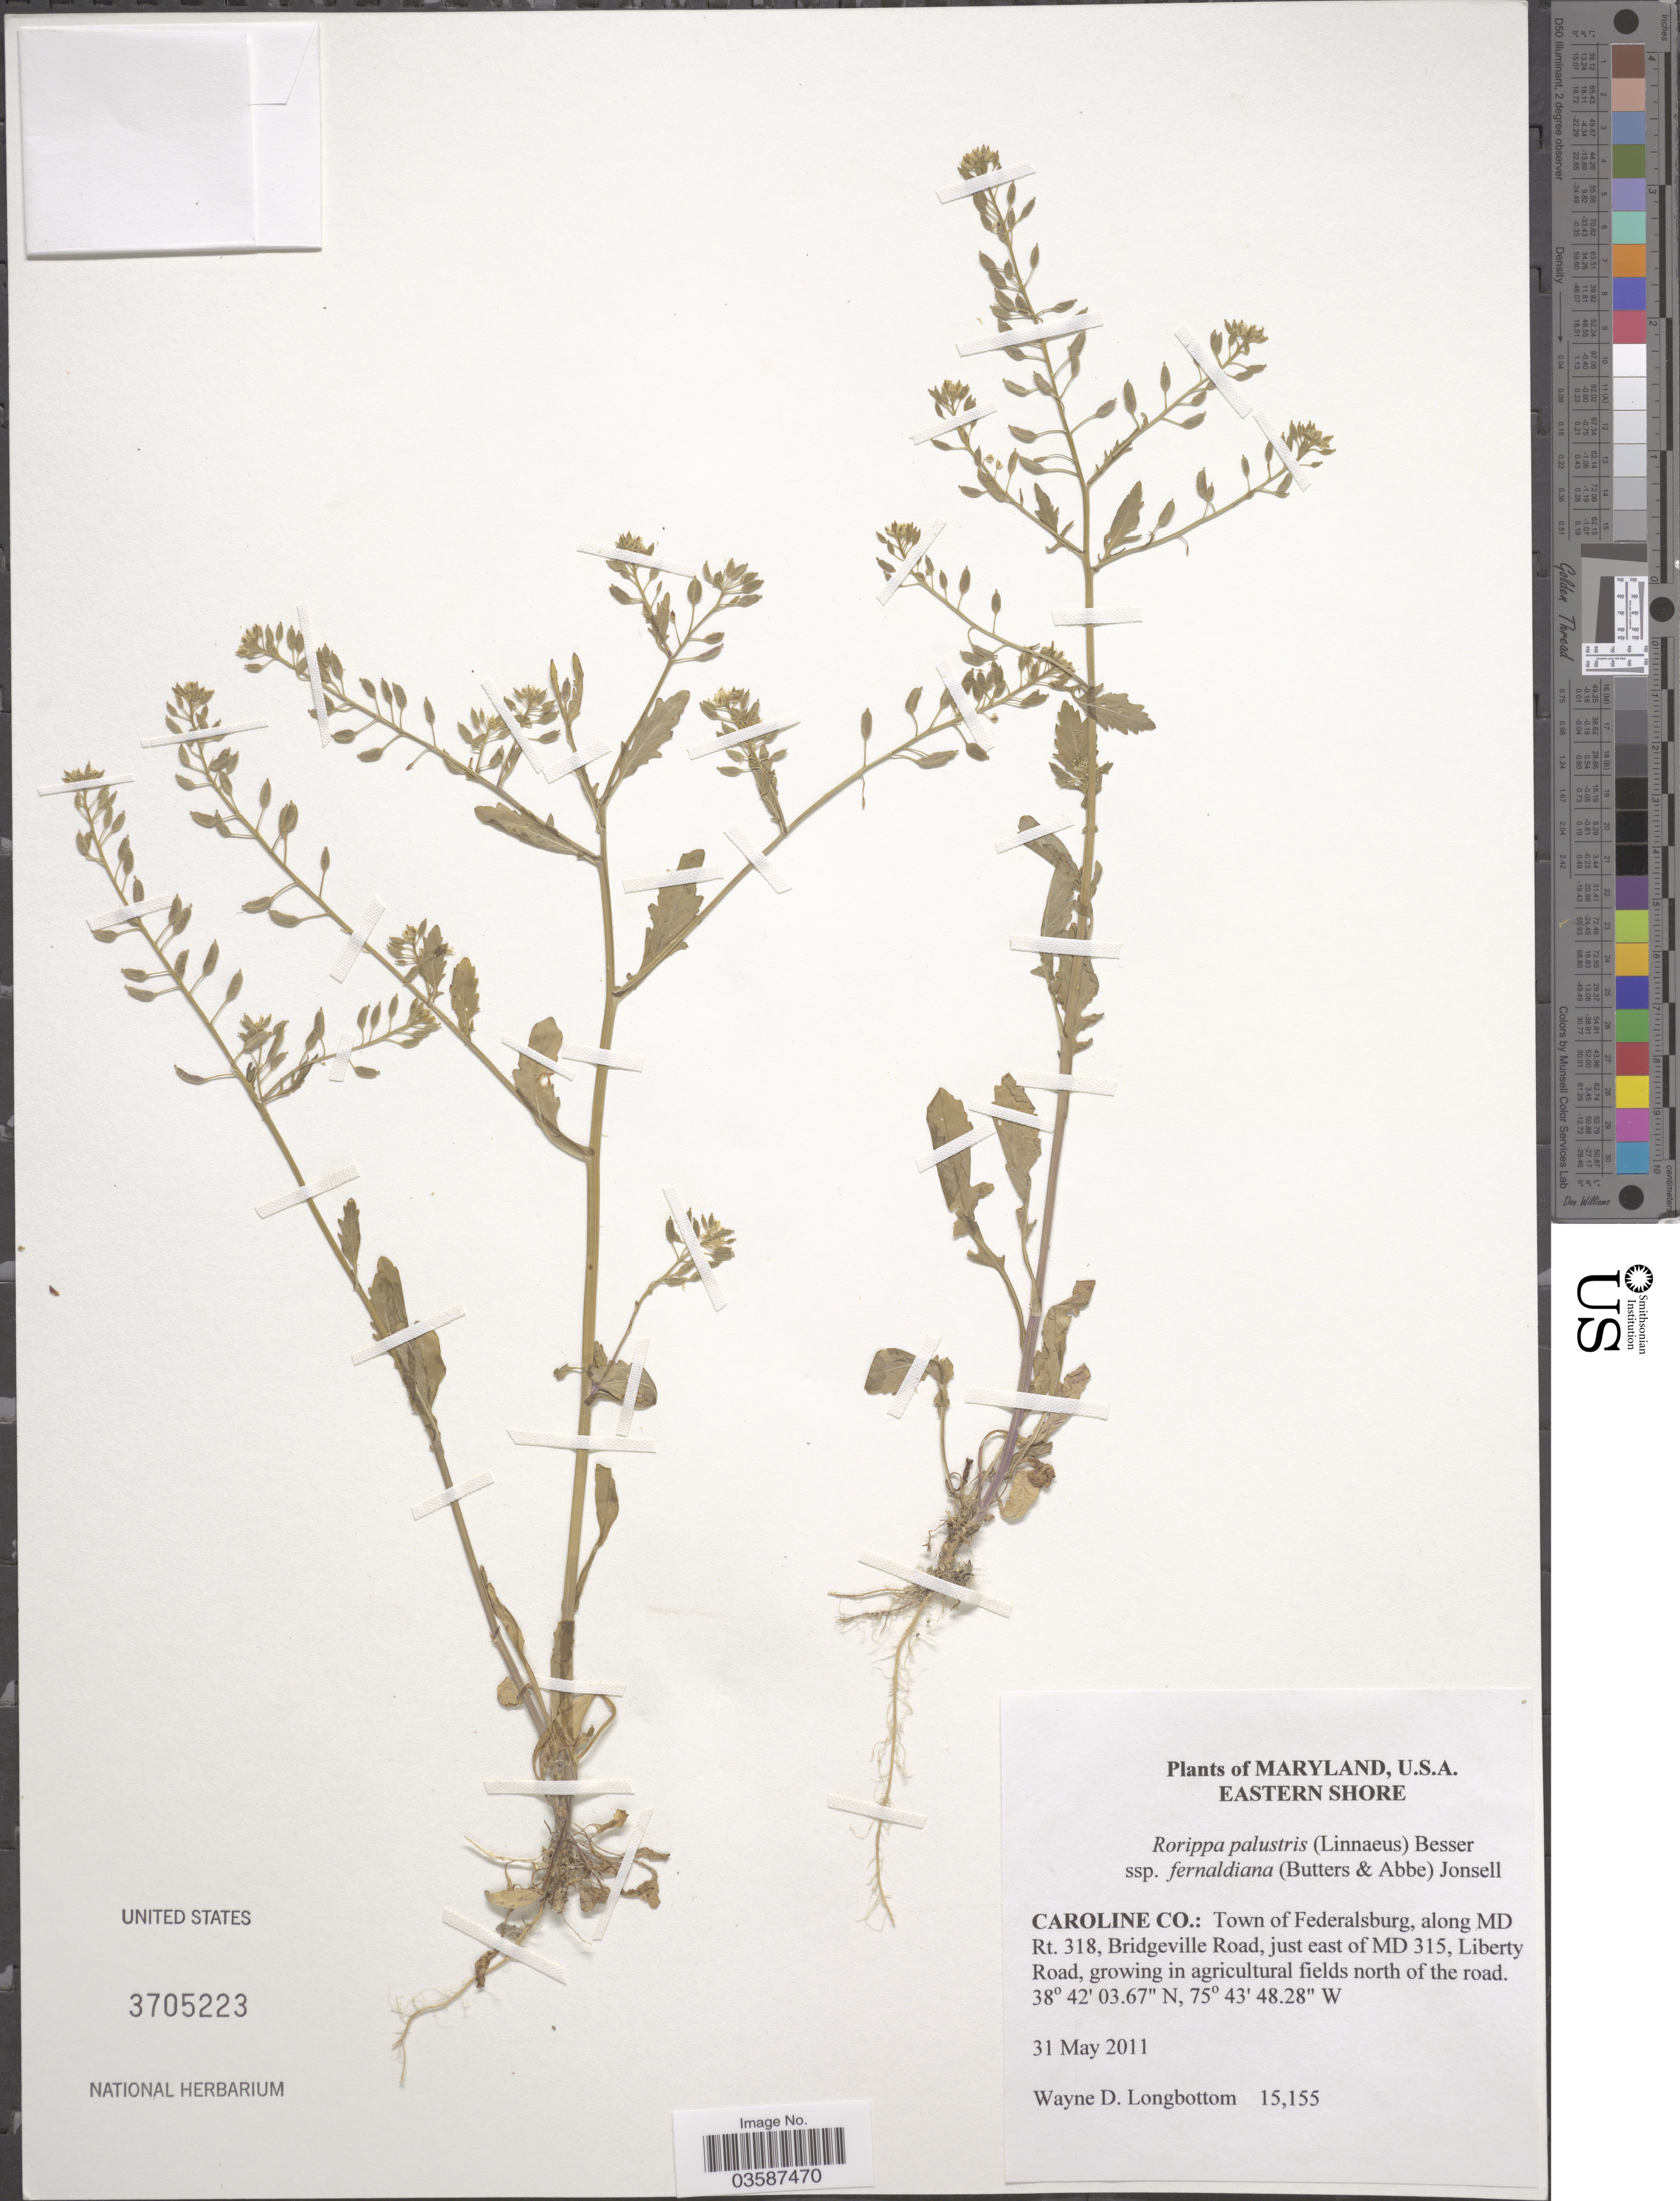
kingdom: Plantae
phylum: Tracheophyta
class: Magnoliopsida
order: Brassicales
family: Brassicaceae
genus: Rorippa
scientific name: Rorippa palustris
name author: (L.) Besser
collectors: W. D. Longbottom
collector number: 15155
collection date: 2011-05-21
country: United States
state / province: Maryland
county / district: Caroline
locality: Eastern Shore. Caroline Co.: Town of Federalsburg, along MD Rt. 318, Bridgeville Road, just east of MD 315, Liberty Road, growing in agricultural fields north of the road.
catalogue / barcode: US 3705223